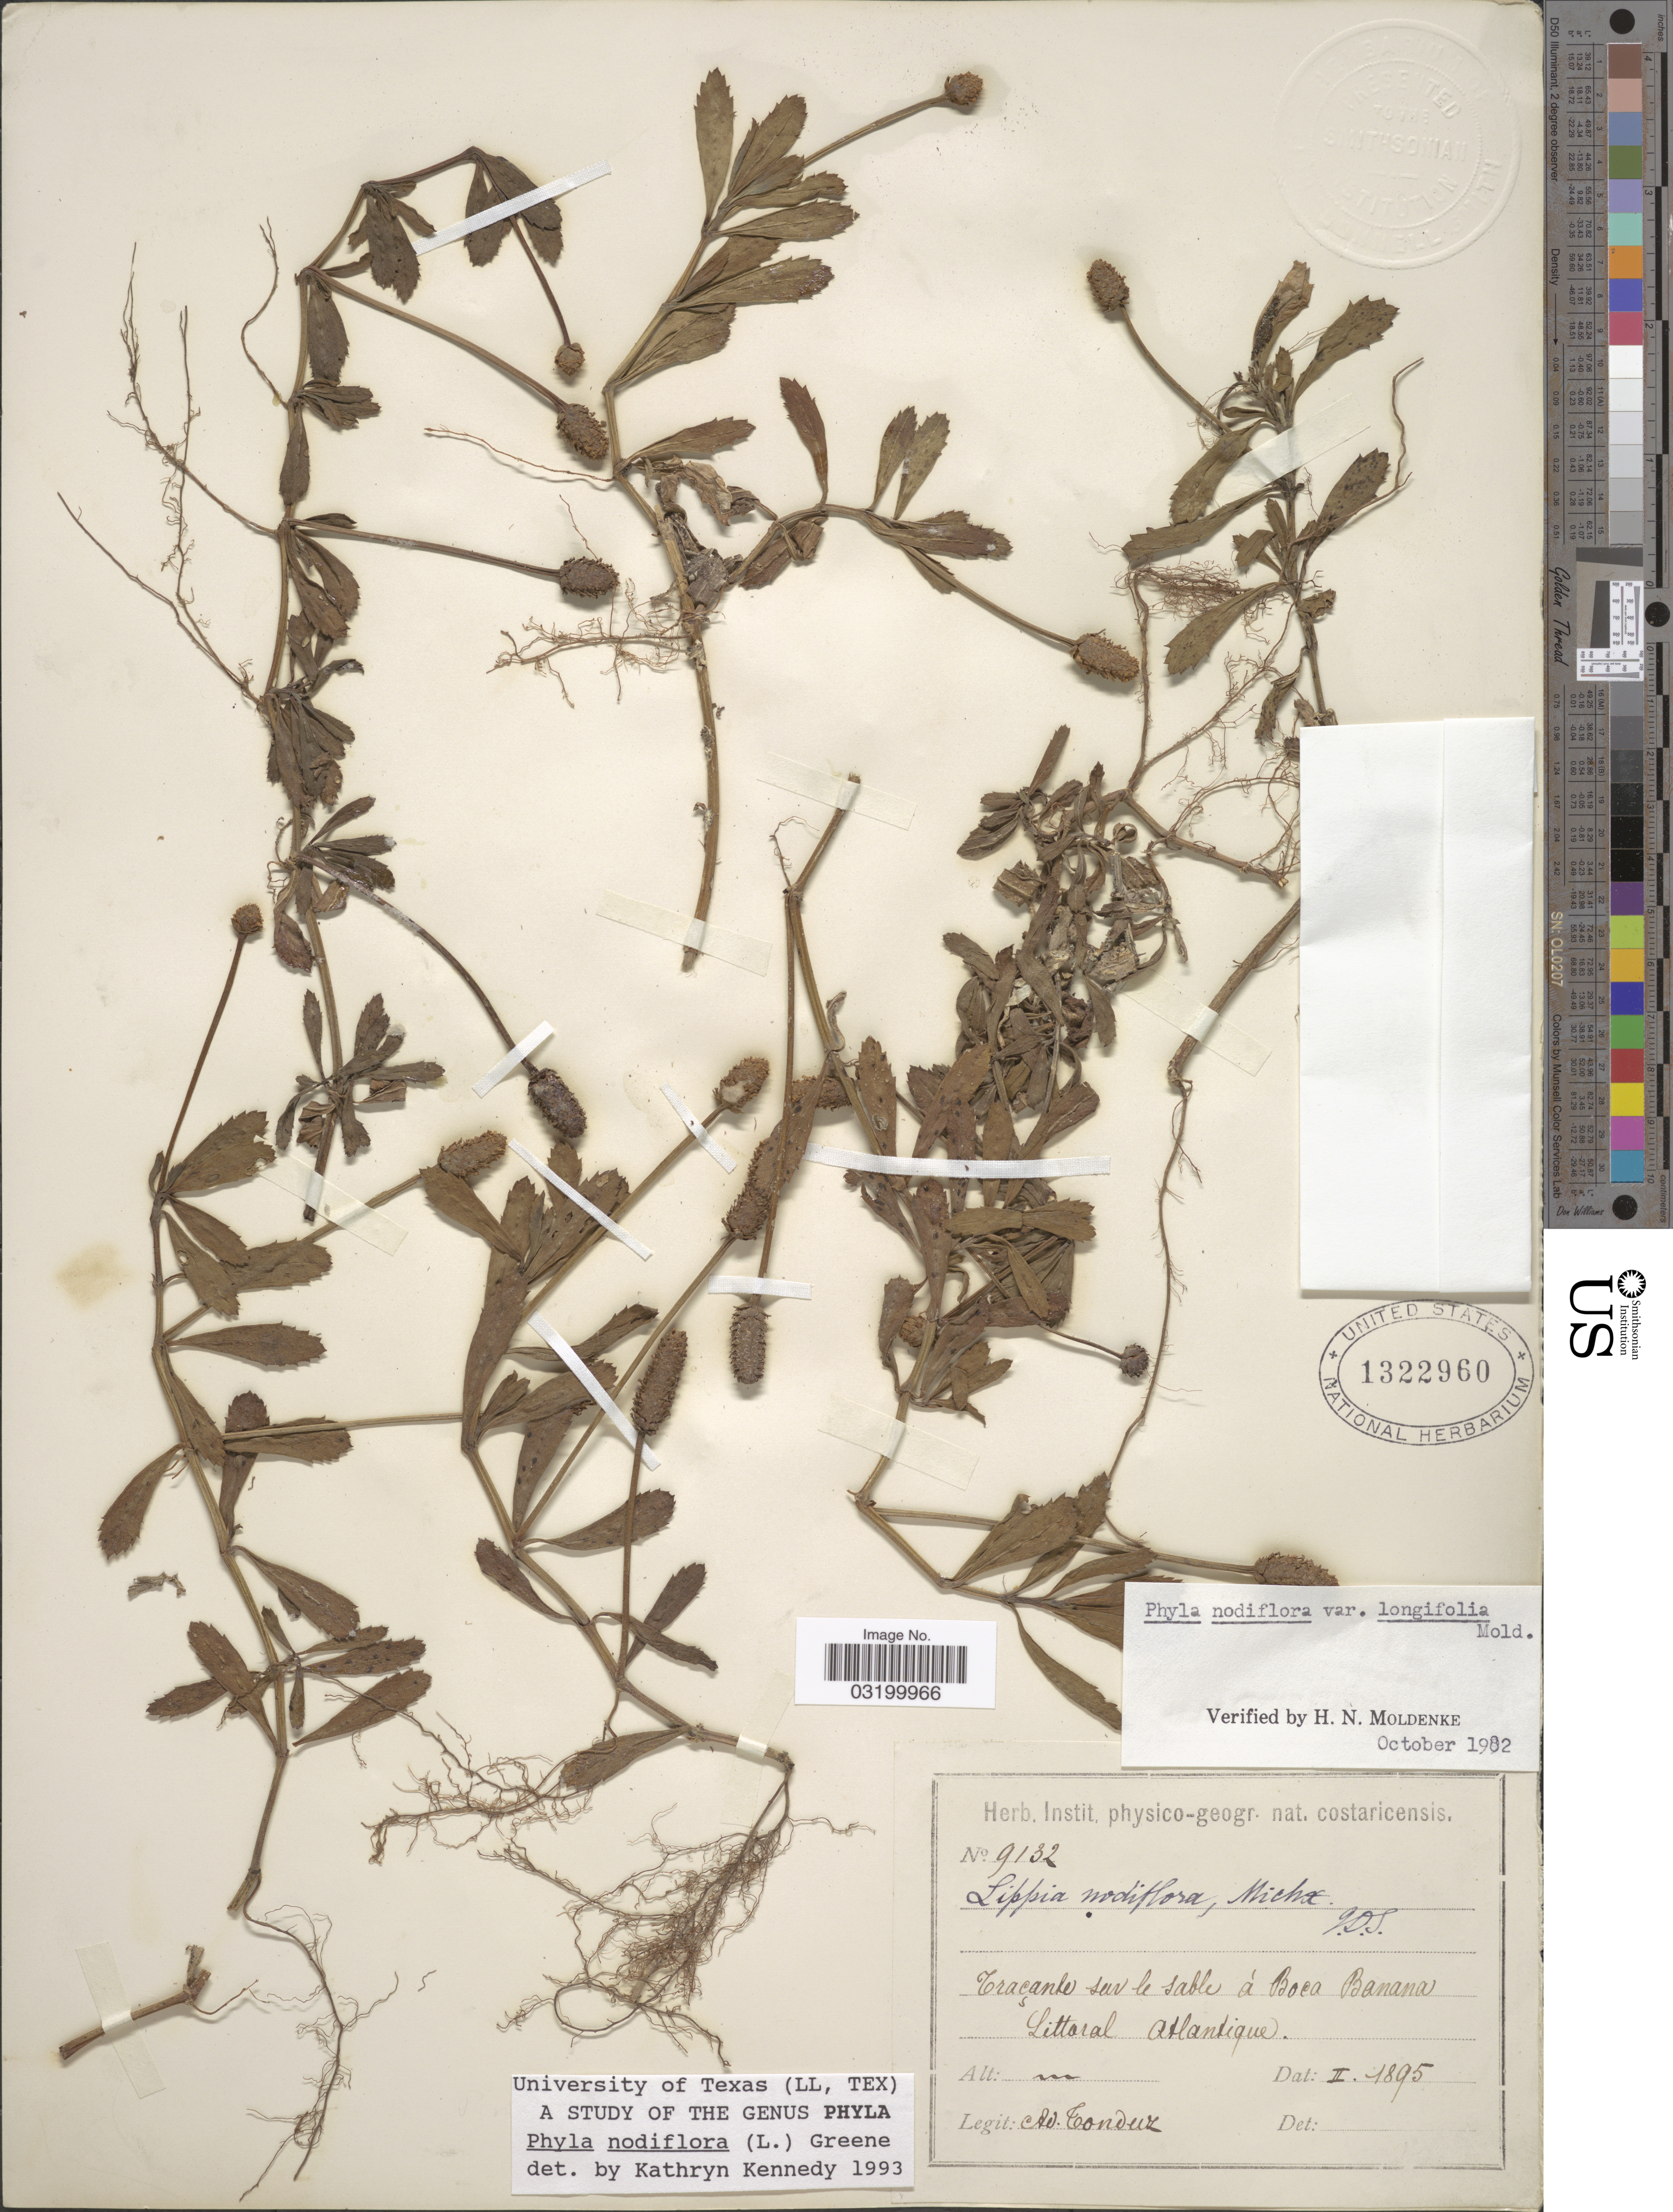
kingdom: Plantae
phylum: Tracheophyta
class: Magnoliopsida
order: Lamiales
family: Verbenaceae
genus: Phyla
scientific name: Phyla nodiflora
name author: (L.) Greene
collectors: A. Tonduz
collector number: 9132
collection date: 1895-02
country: Costa Rica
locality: Traçante sur le sable à Boca Banana, Littoral Atlantique.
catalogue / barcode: US 1322960